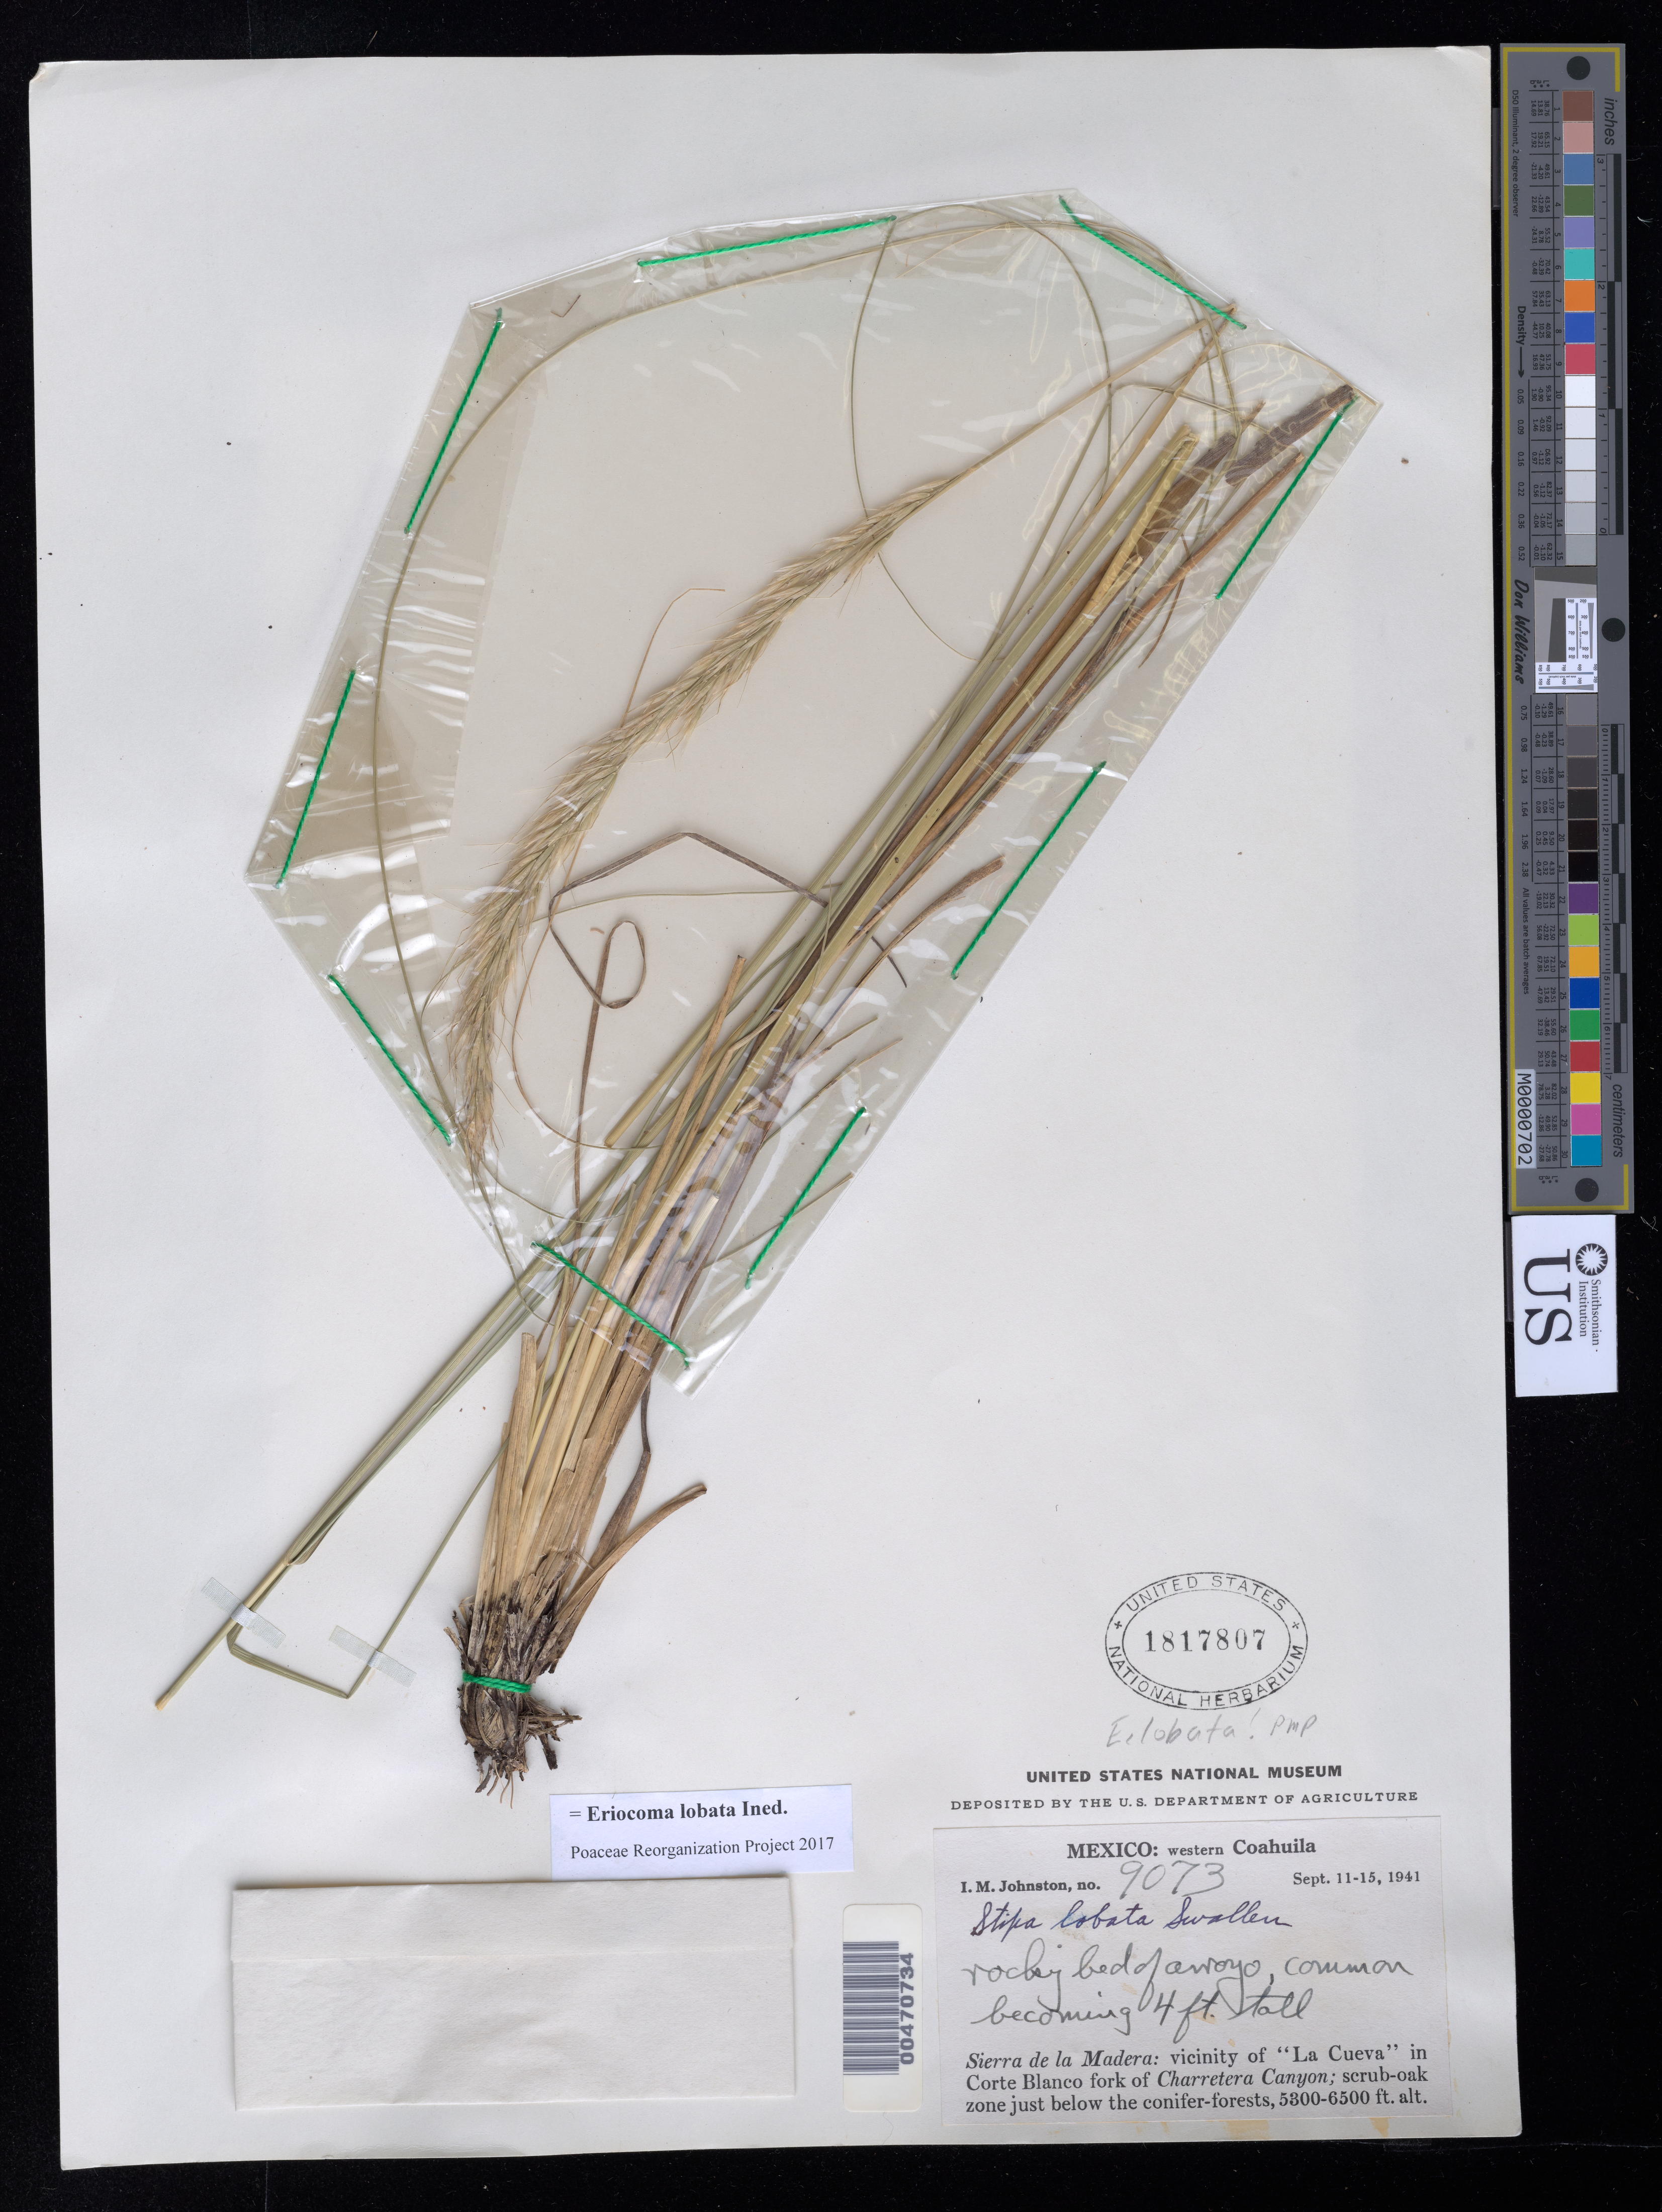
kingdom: Plantae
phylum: Tracheophyta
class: Liliopsida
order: Poales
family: Poaceae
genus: Eriocoma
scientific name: Eriocoma lobata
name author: (Swallen) Romasch.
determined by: Poaceae Reorganization Project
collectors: I.M. Johnston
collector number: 9073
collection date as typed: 11 Sep 1941 to 15 Sep 1941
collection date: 1941-09-11/1941-09-15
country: Mexico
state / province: Coahuila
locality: W Coahuila, Sierra de la Madera, vicinity of La Cueva in Corte Blanco fork of Charretera Canyon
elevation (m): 1615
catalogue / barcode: US 1817807